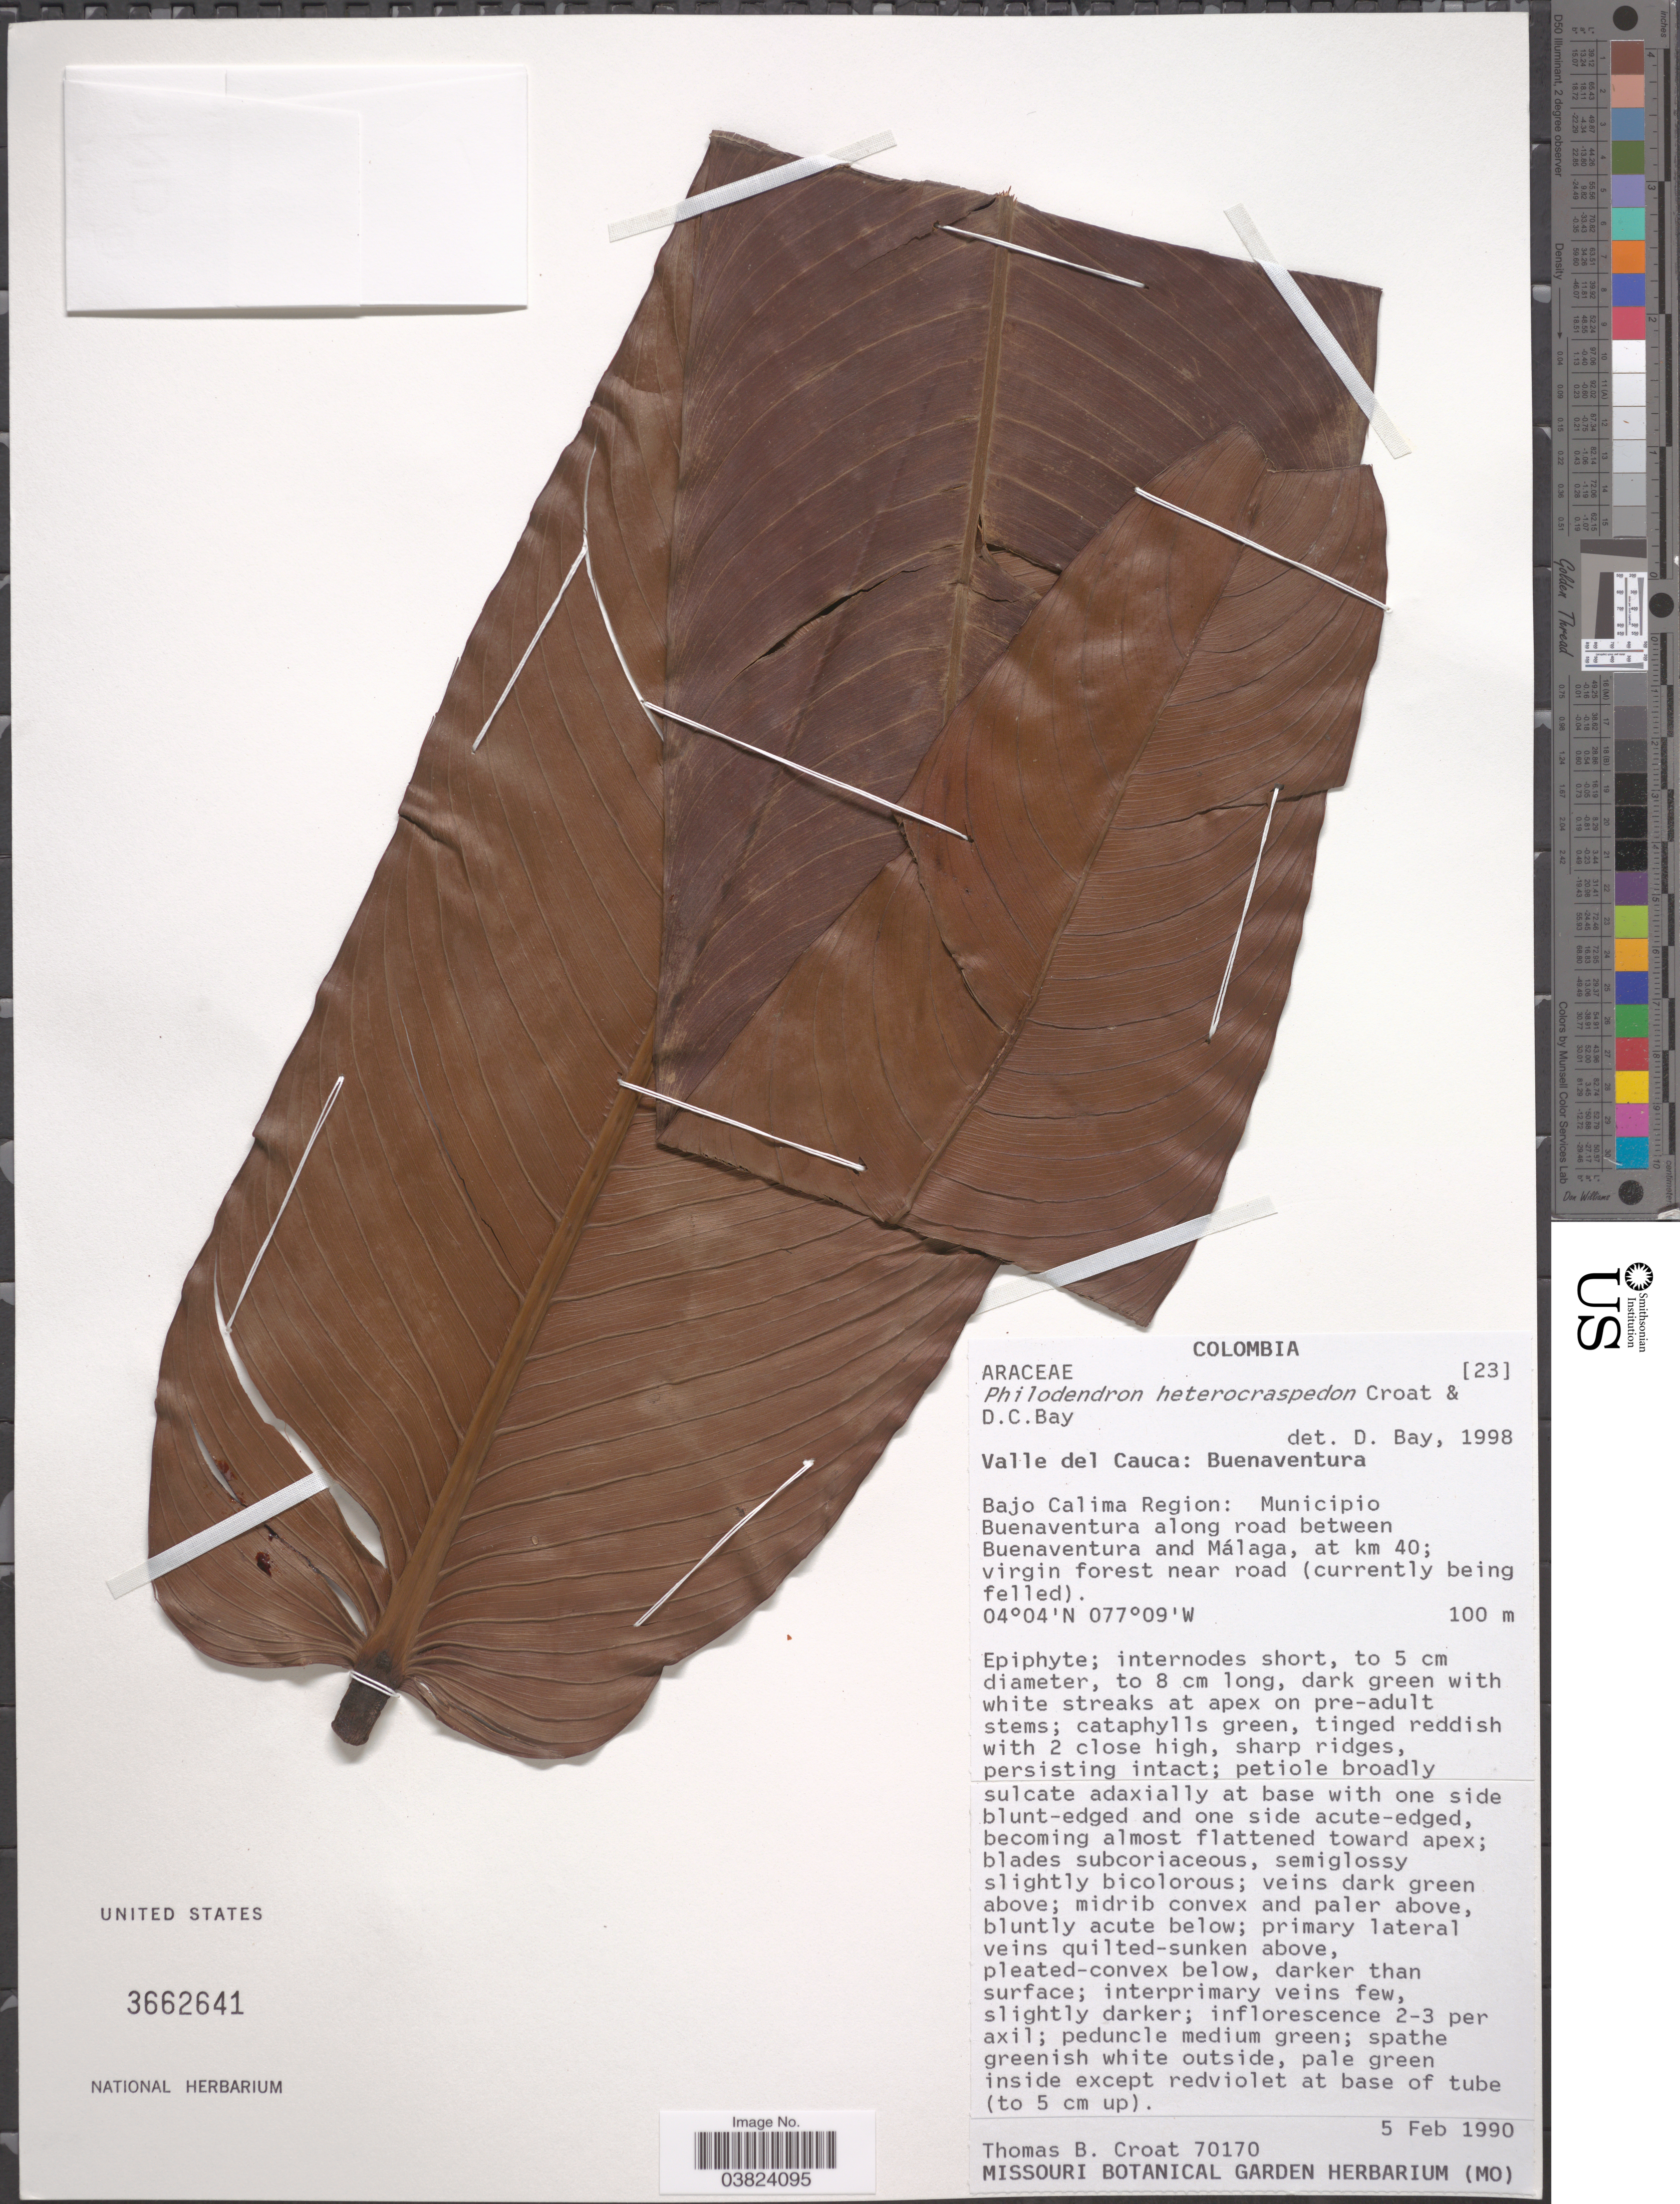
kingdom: Plantae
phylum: Tracheophyta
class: Liliopsida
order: Alismatales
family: Araceae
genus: Philodendron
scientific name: Philodendron heterocraspedon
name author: Croat & D.C. Bay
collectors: T. B. Croat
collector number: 70170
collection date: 1990-02-05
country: Colombia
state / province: Valle del Cauca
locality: Buenaventura. Bajo Calima Region: Municipio Buenaventura along road between Buenaventura and Málaga, at km 40.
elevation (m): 100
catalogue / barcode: US 3662641